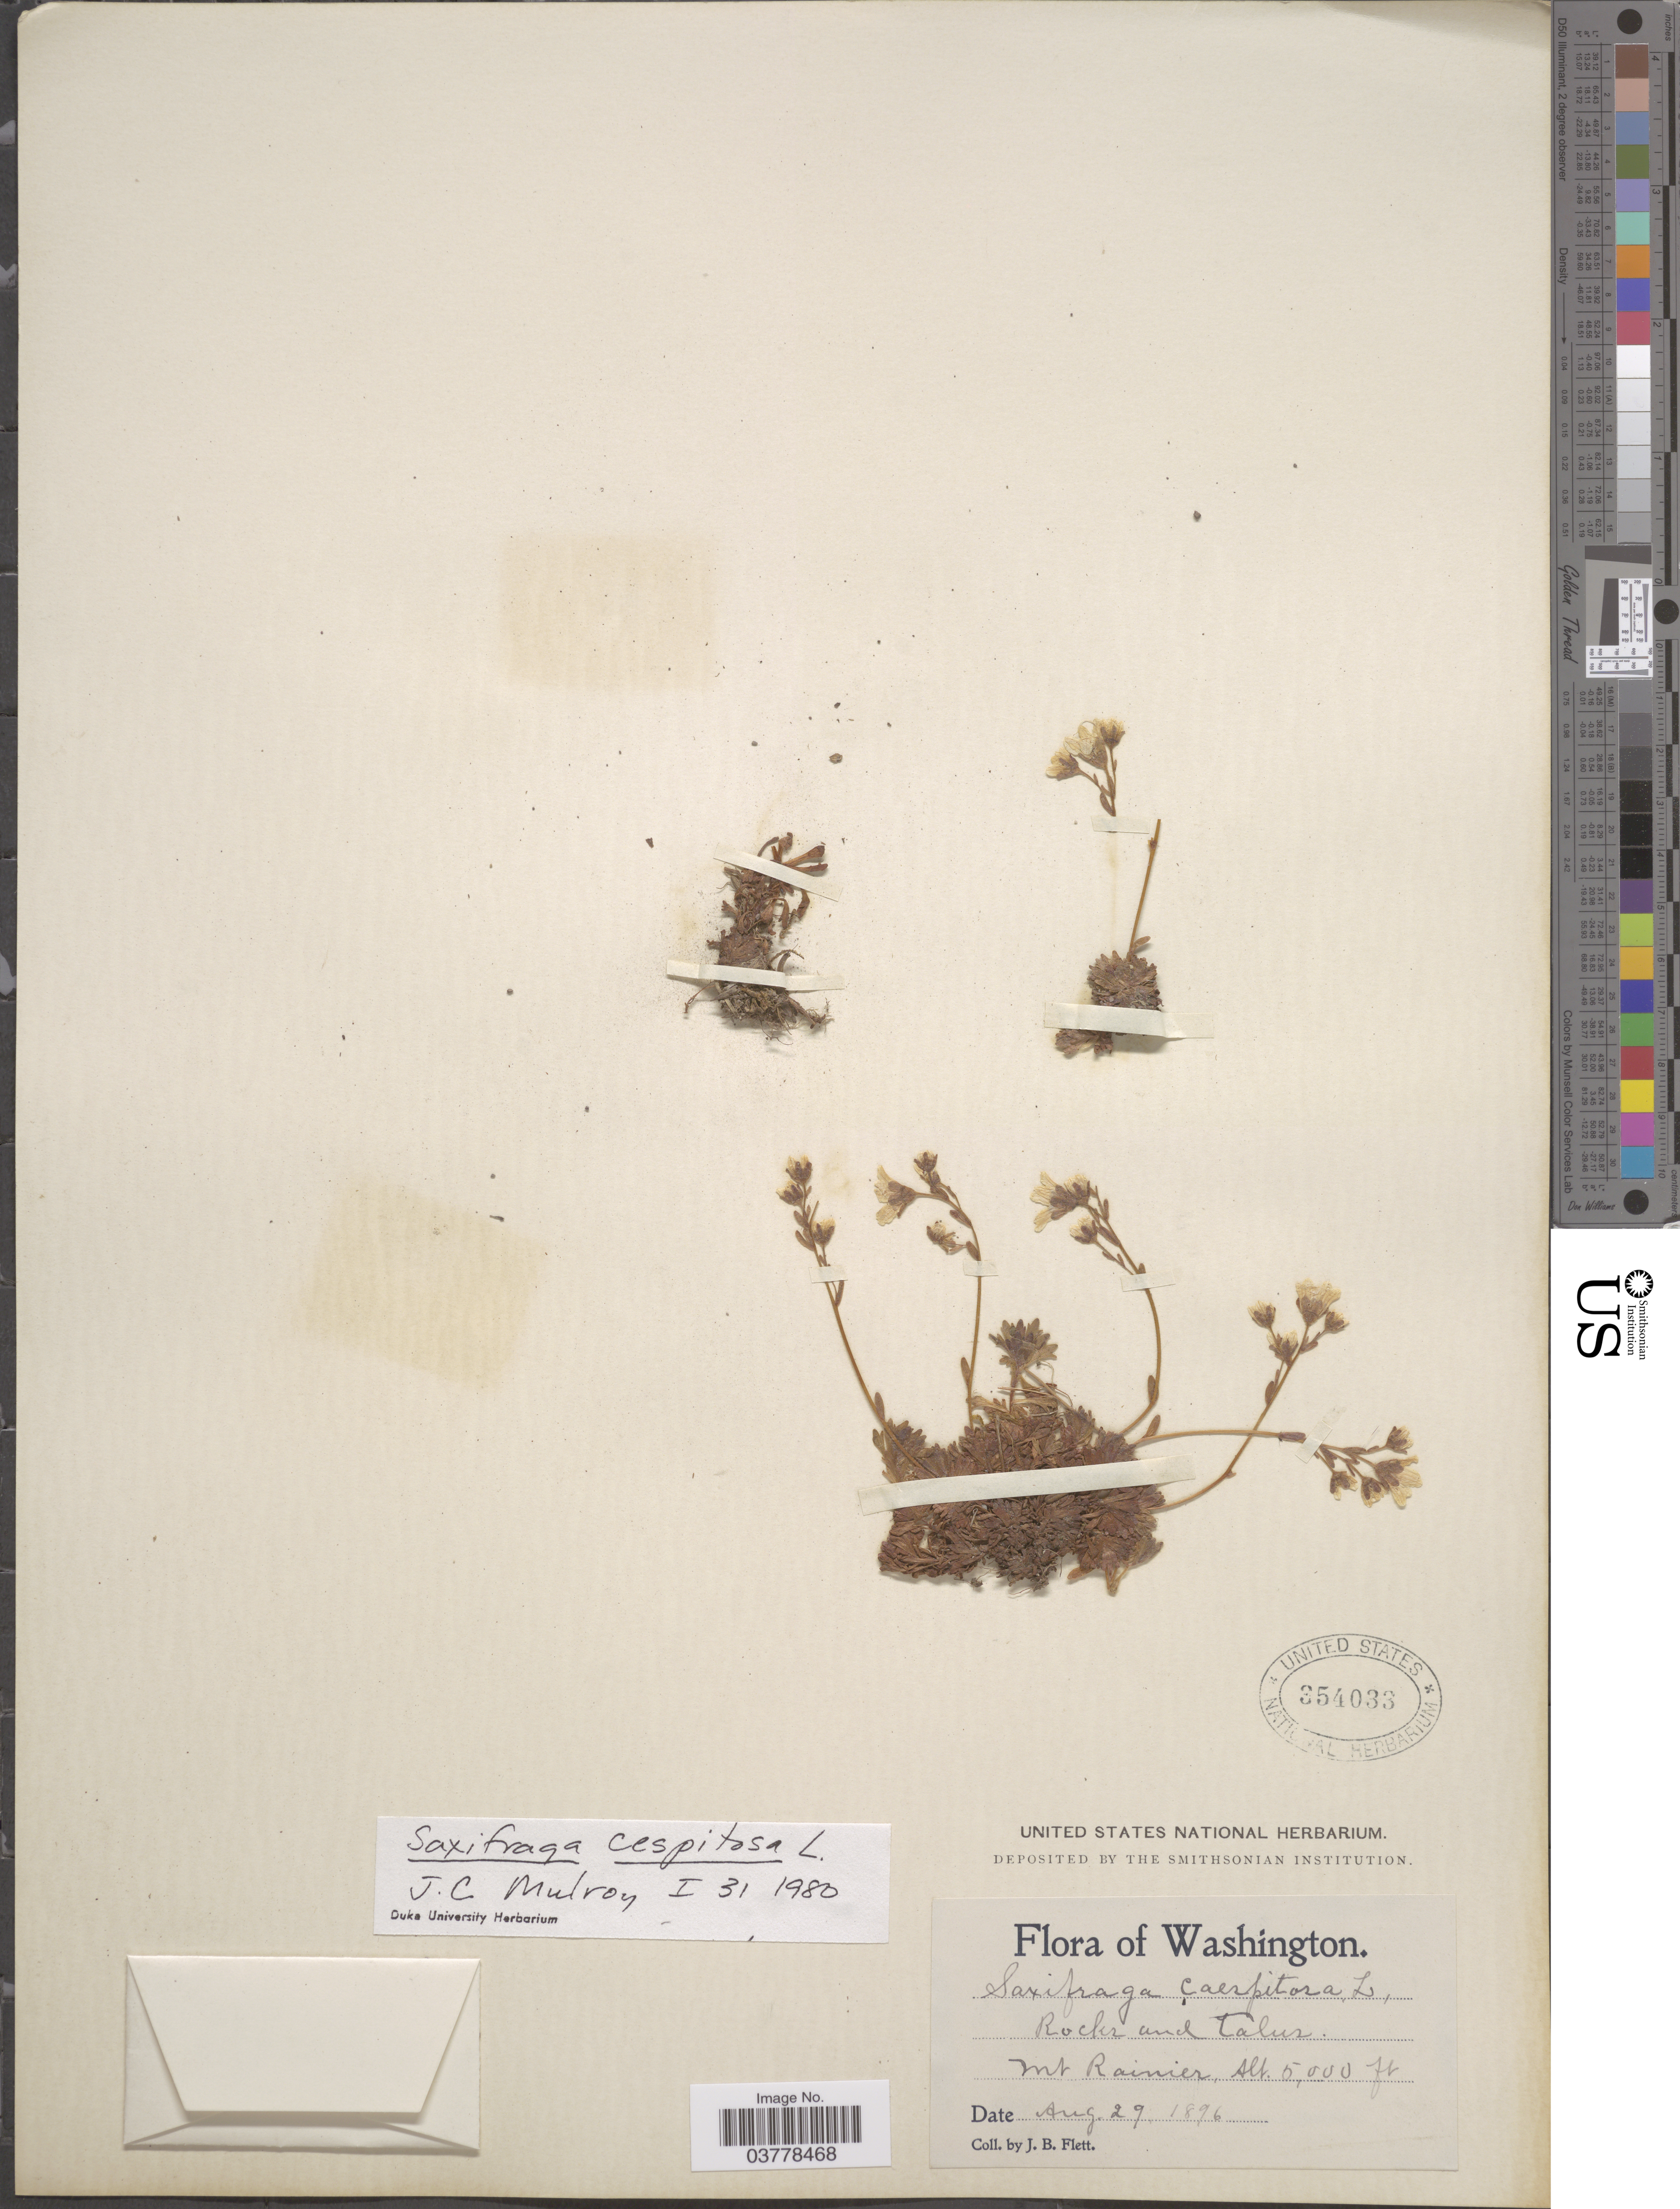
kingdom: Plantae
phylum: Tracheophyta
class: Magnoliopsida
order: Saxifragales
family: Saxifragaceae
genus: Saxifraga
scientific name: Saxifraga caespitosa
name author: L.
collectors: J. Flett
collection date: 1896-08-29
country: United States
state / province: Washington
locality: Mt. Rainier.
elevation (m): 1524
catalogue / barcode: US 354033